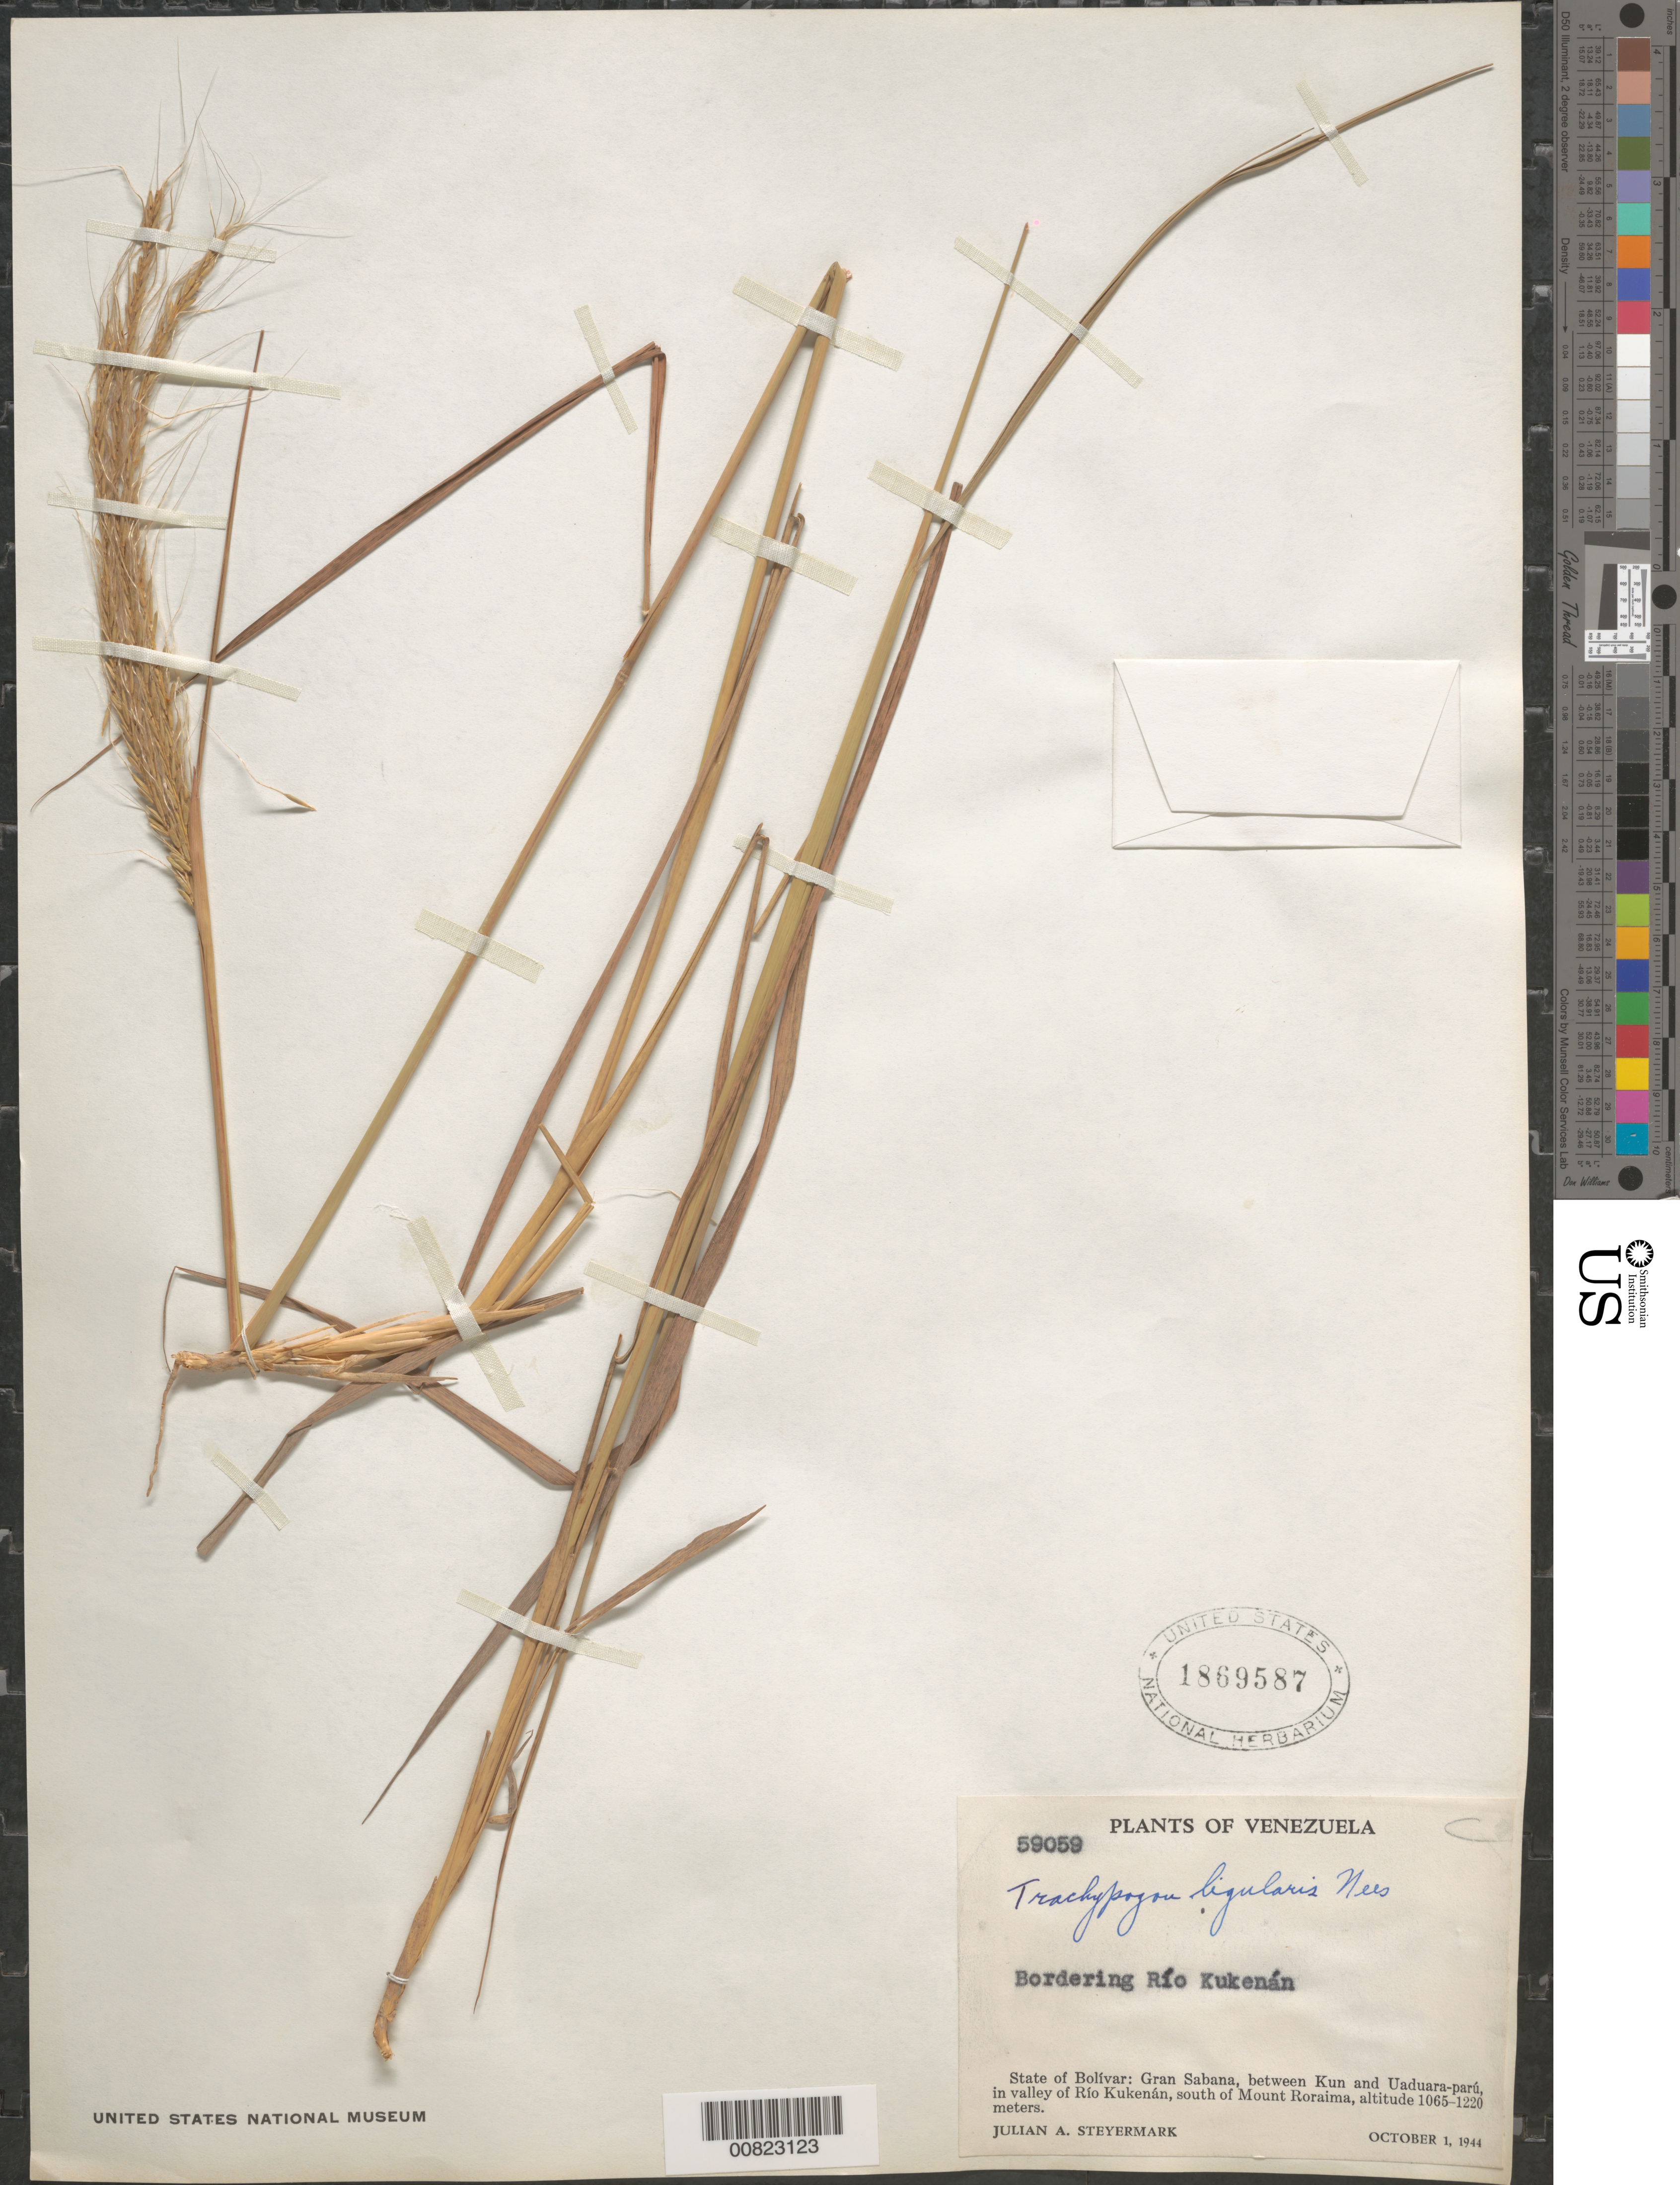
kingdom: Plantae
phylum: Tracheophyta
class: Liliopsida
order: Poales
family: Poaceae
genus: Trachypogon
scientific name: Trachypogon ligularis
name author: Nees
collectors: J. Steyermark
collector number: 59059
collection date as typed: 1-Oct-44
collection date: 1944-10-01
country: Venezuela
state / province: Bolívar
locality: Gran Sabana, between Kun and Uaduara-parú, Río Kukenán Valley, S of Mt. Roraima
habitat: Bordering river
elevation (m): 1065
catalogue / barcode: US 1869587